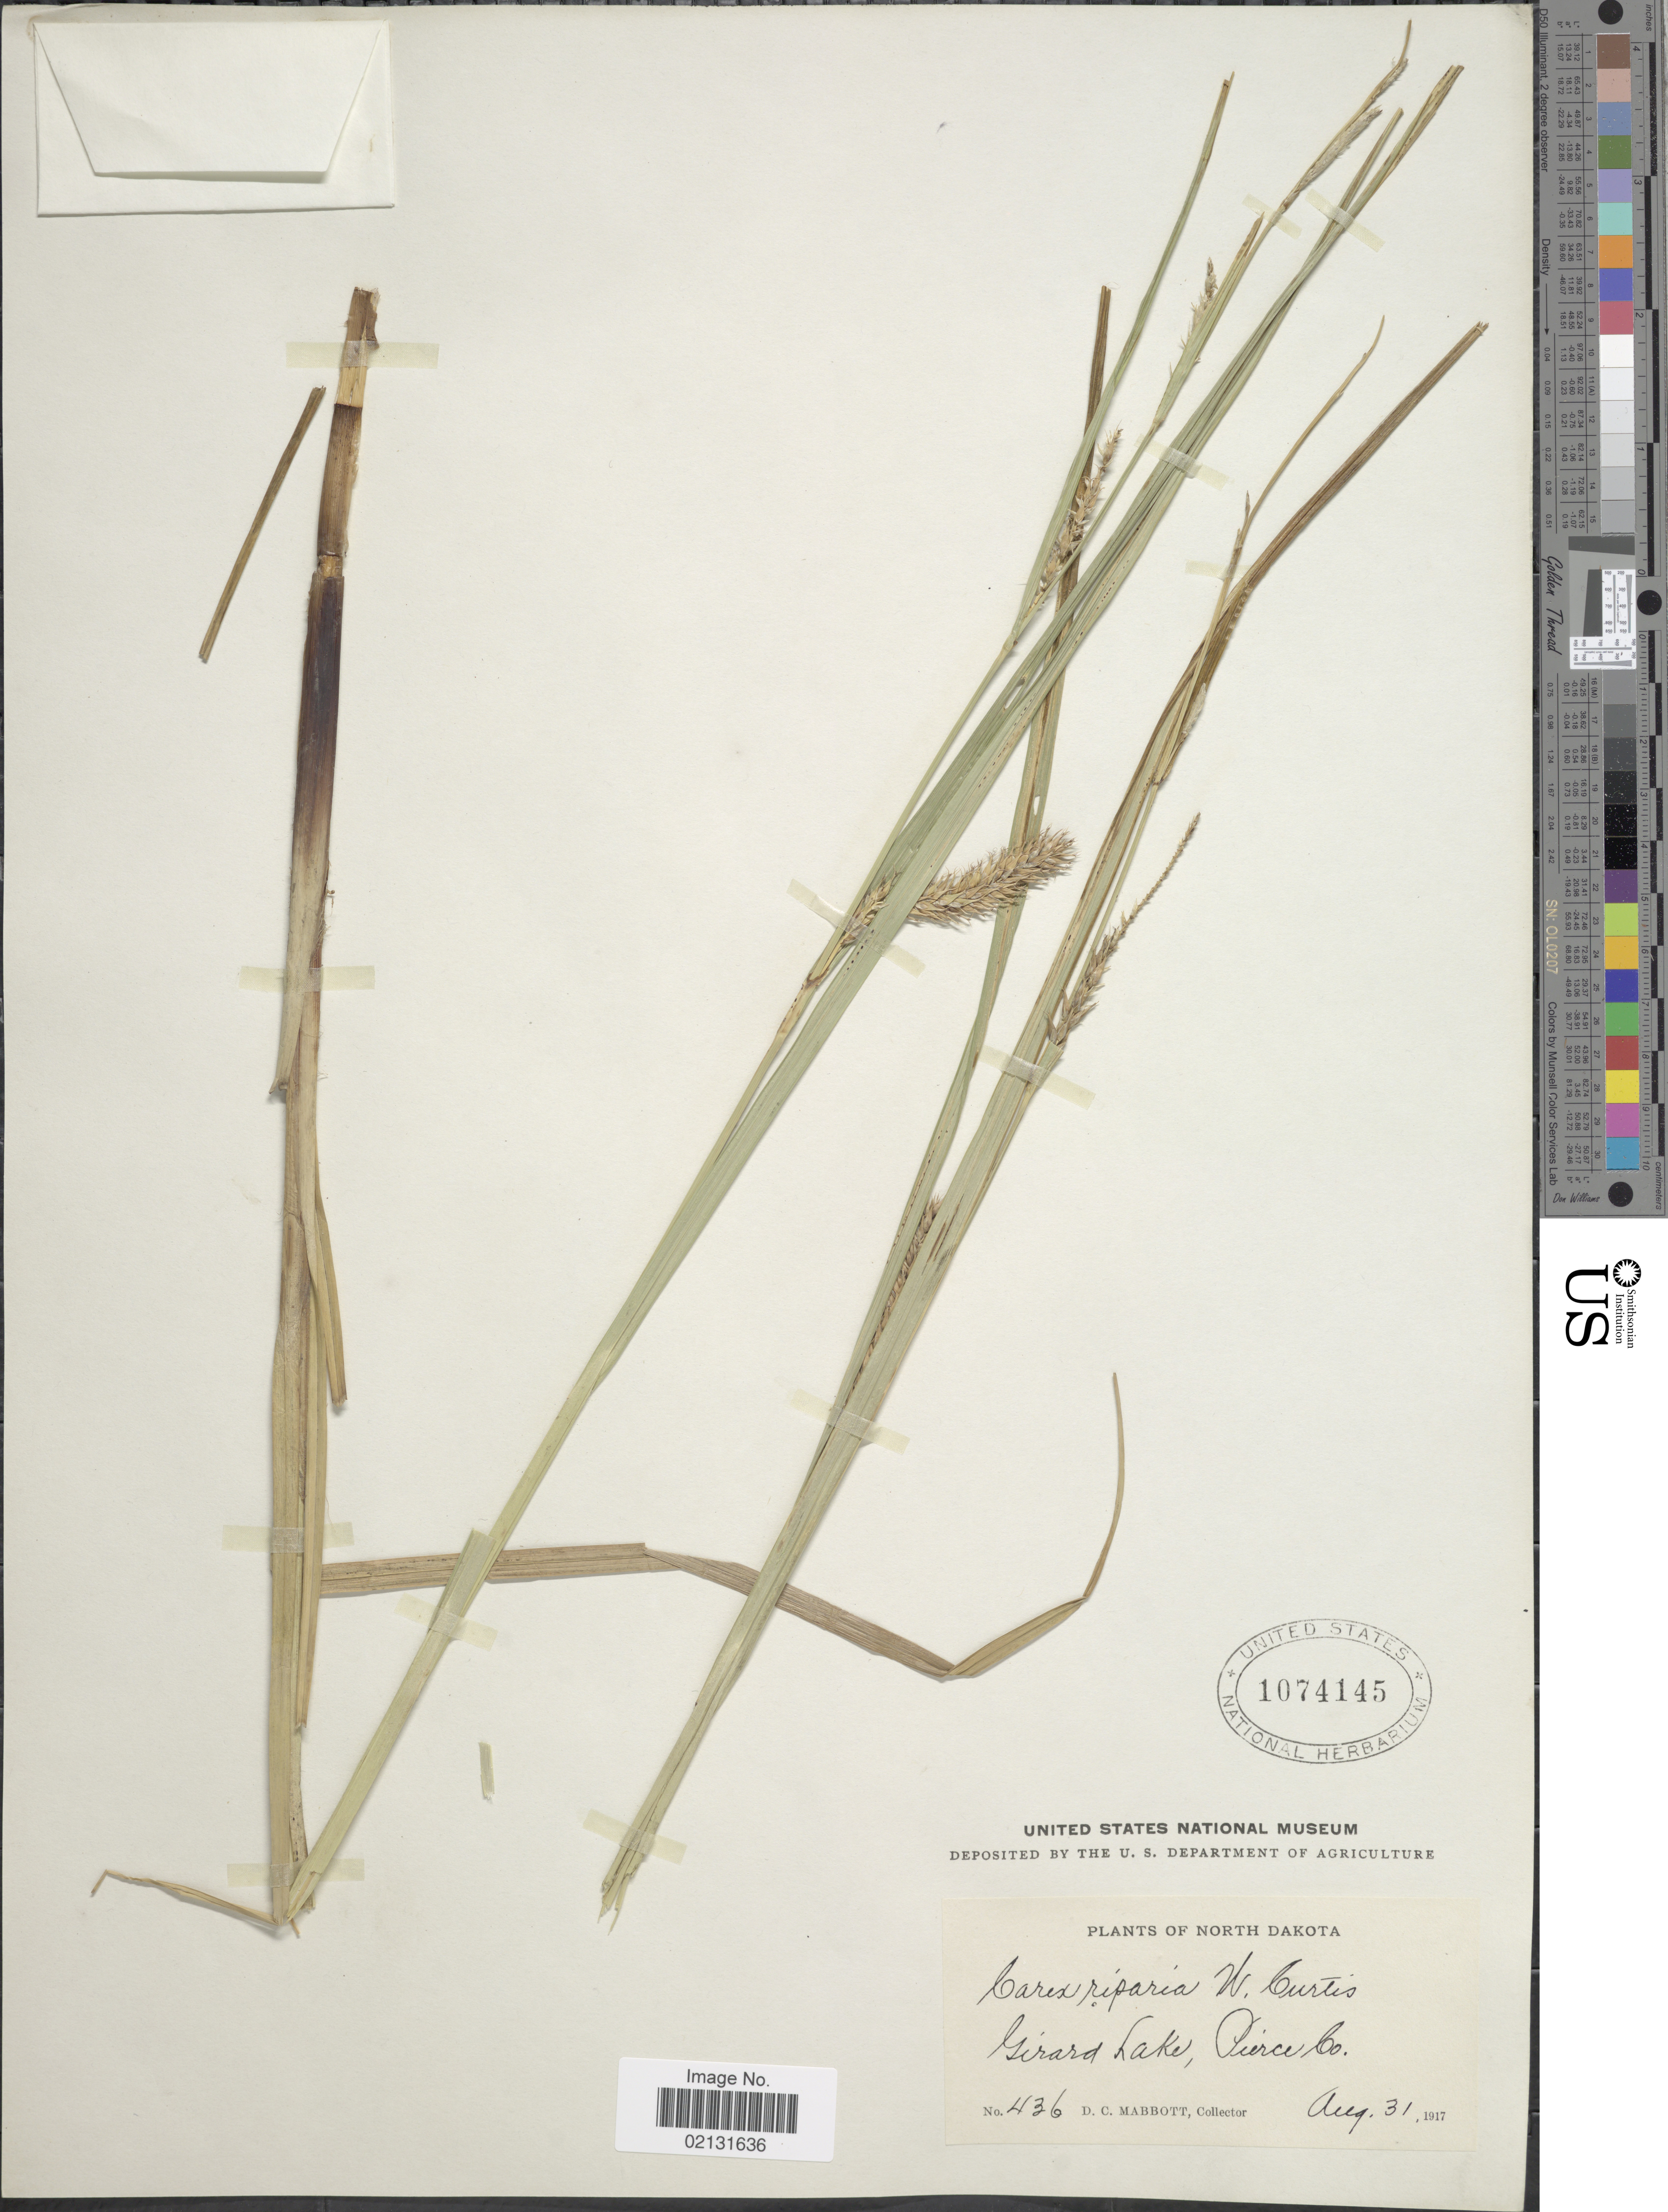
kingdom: Plantae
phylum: Tracheophyta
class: Liliopsida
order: Poales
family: Cyperaceae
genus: Carex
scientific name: Carex riparia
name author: Curtis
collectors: D. Mabbott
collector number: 436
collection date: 1917-08-31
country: United States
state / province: North Dakota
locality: Girard Lake, Pierce Co.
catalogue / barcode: US 1074145